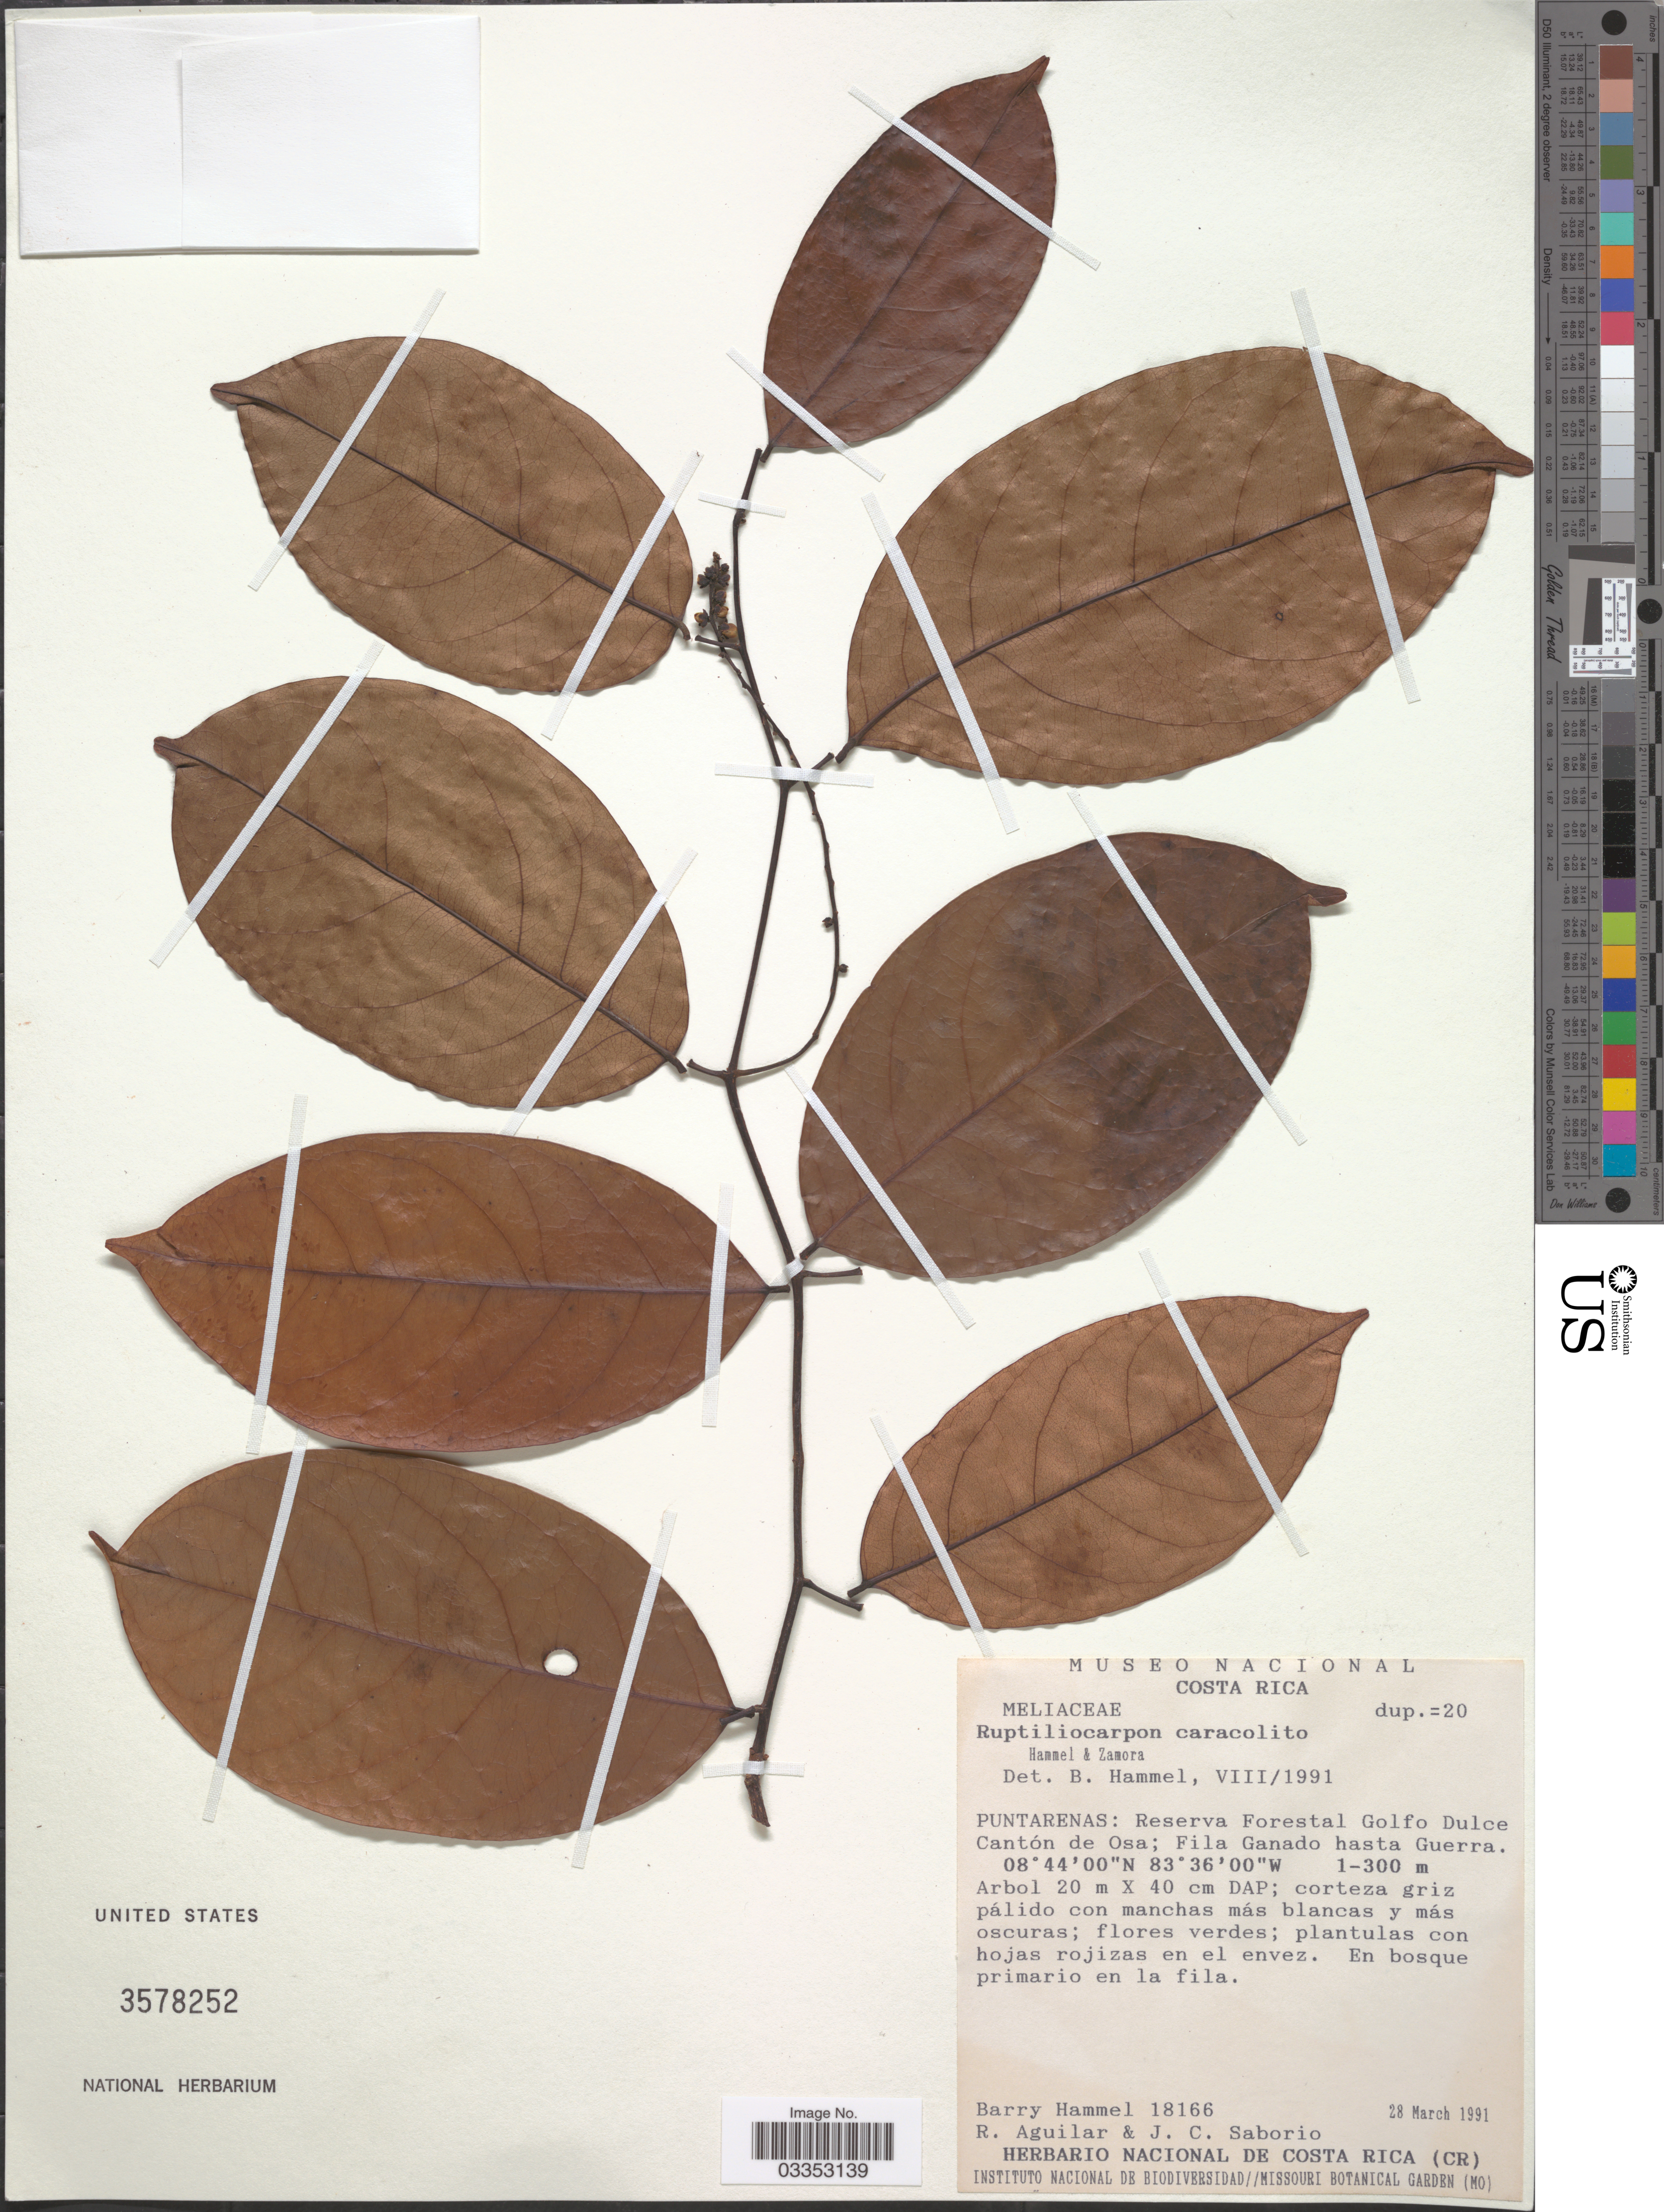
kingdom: Plantae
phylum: Tracheophyta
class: Magnoliopsida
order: Celastrales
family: Lepidobotryaceae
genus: Ruptiliocarpon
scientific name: Ruptiliocarpon caracolito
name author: Hammel & N. Zamora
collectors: B. Hammel, R. Aguilar & J. Saborio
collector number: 18166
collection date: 1991-03-28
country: Costa Rica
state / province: Puntarenas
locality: Reserva Forestal Golfo Dulce Cantón de Osa; Fila Ganado hasta Guerra.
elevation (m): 1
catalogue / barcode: US 3578252